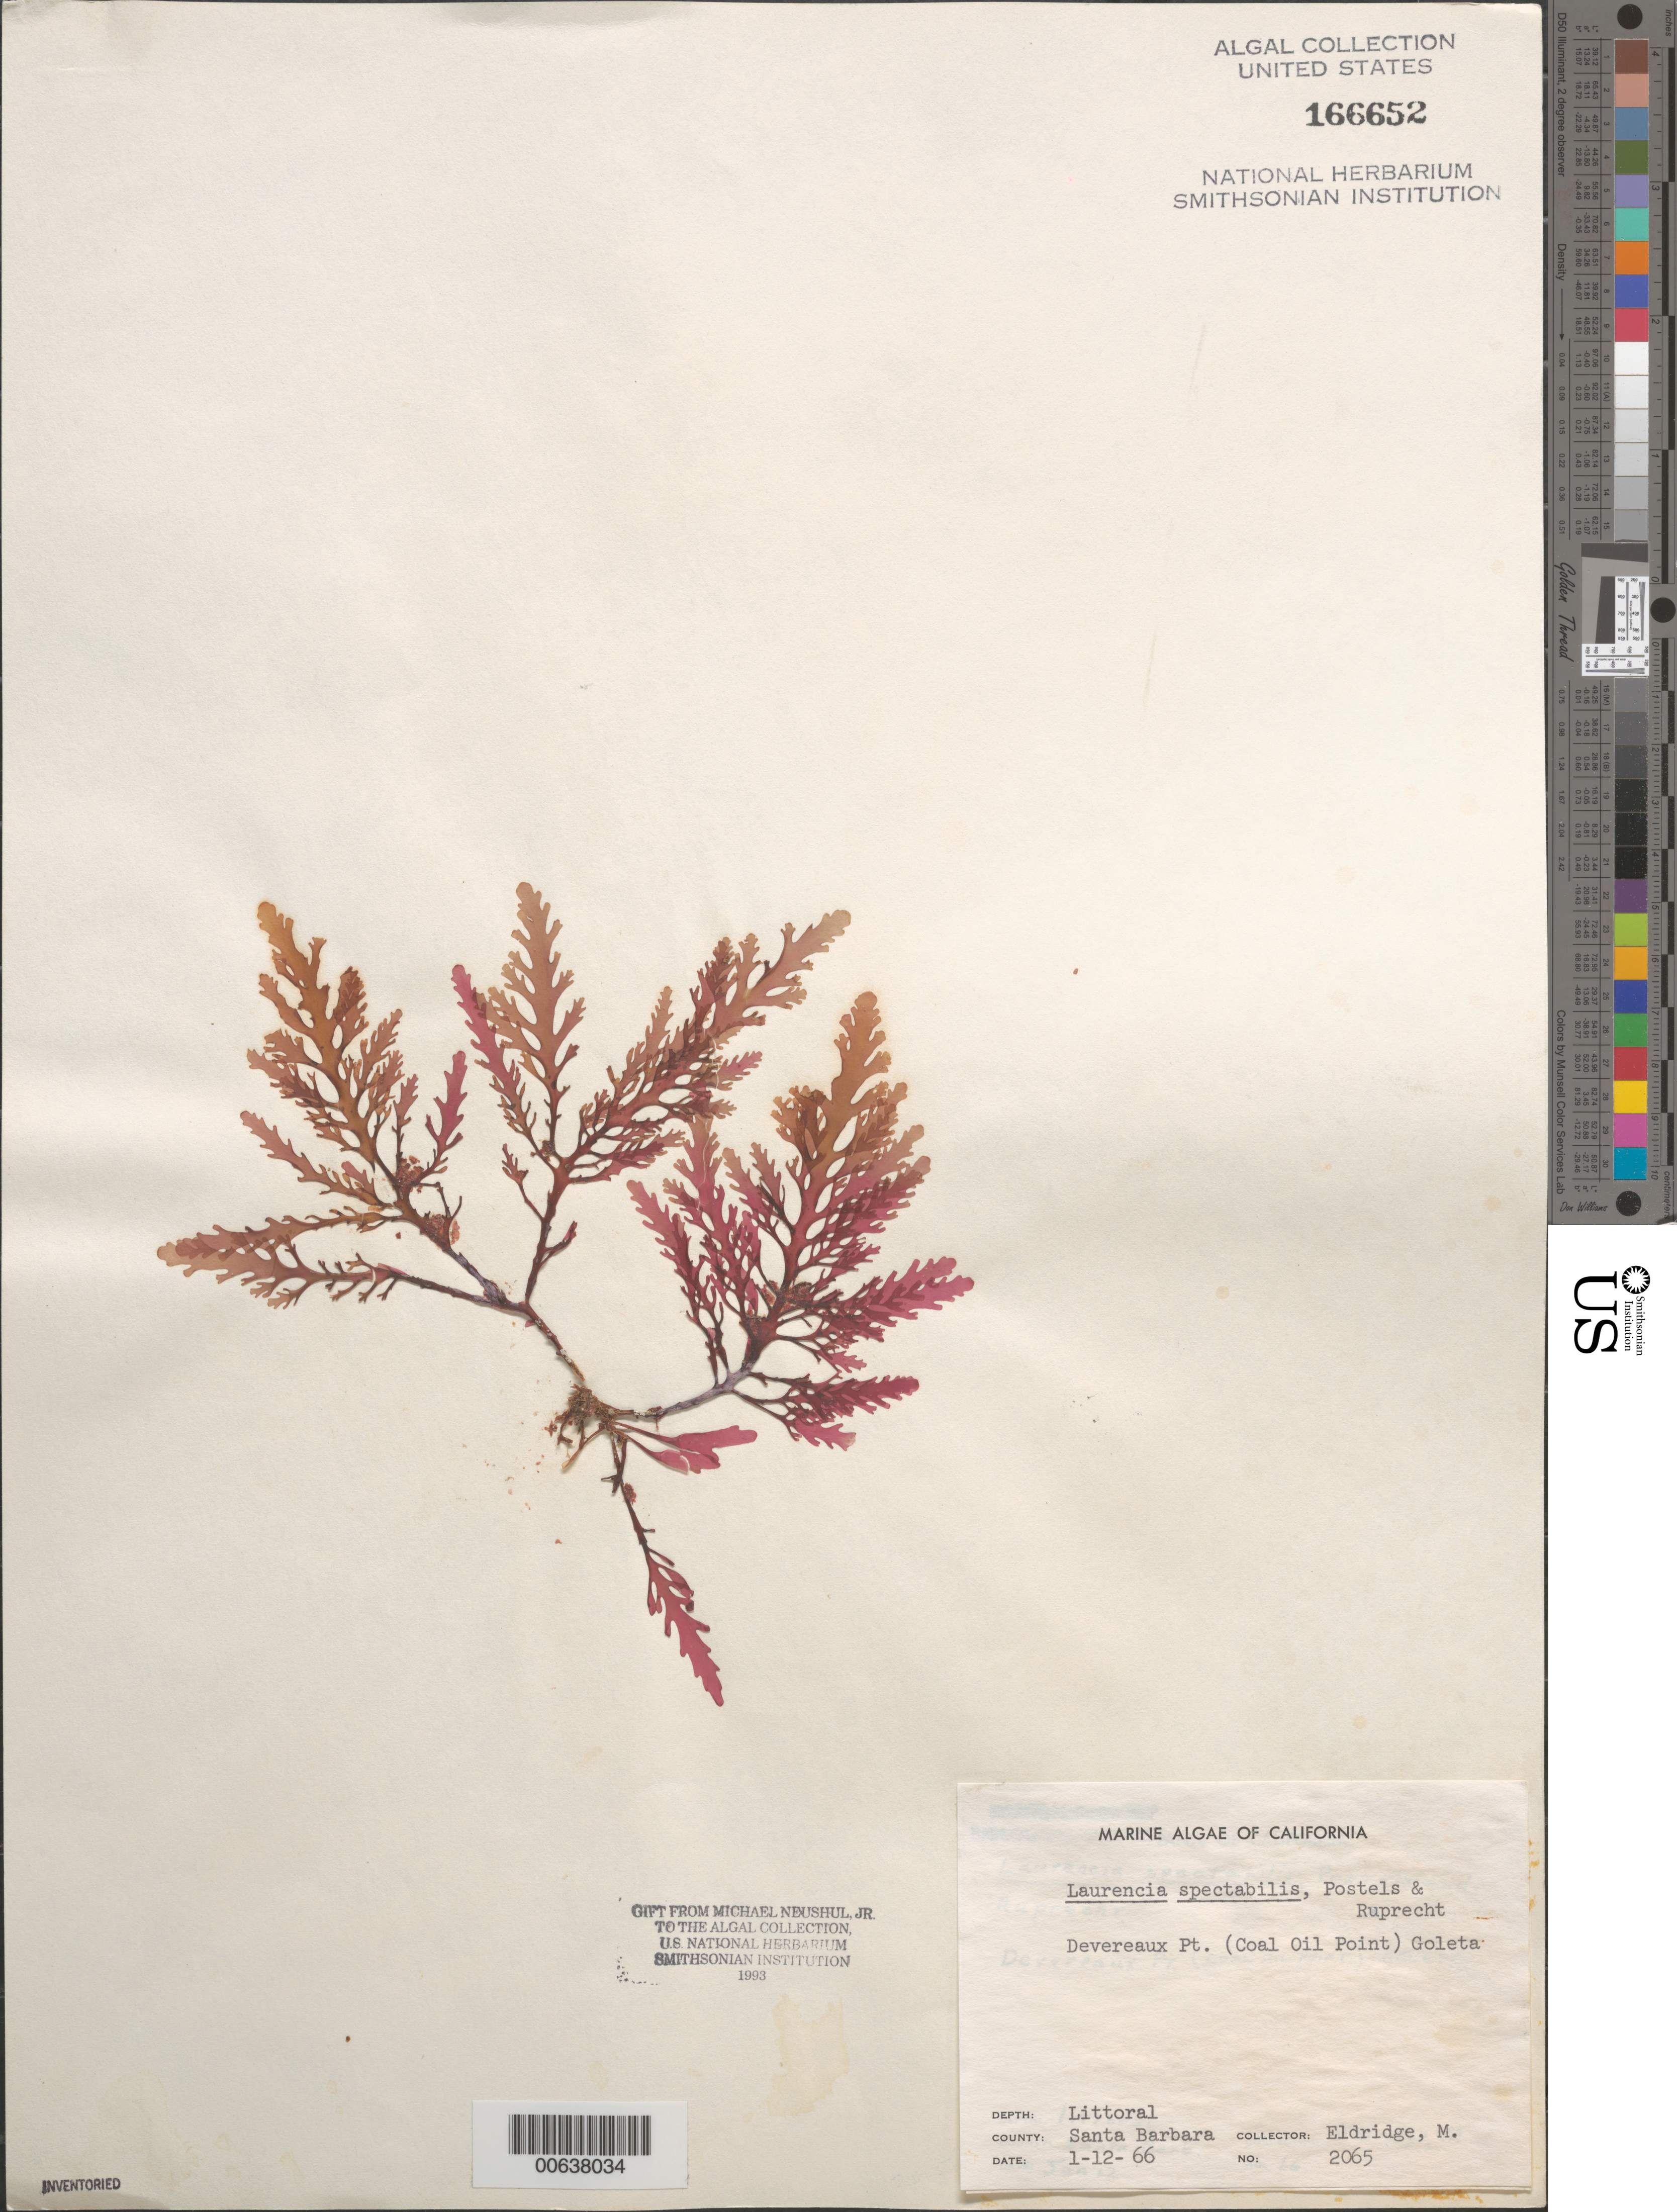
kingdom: Plantae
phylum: Rhodophyta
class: Florideophyceae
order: Ceramiales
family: Rhodomelaceae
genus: Osmundea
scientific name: Osmundea spectabilis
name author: (Postels & Rupr.) K.W. Nam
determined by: Algae name updating Project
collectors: M. Eldridge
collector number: Neushul 2065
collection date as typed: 12 Jan 1966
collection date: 1966-01-12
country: United States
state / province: California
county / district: Santa Barbara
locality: Devereaux Point (Coal Oil Point), Goleta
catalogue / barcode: US 166652